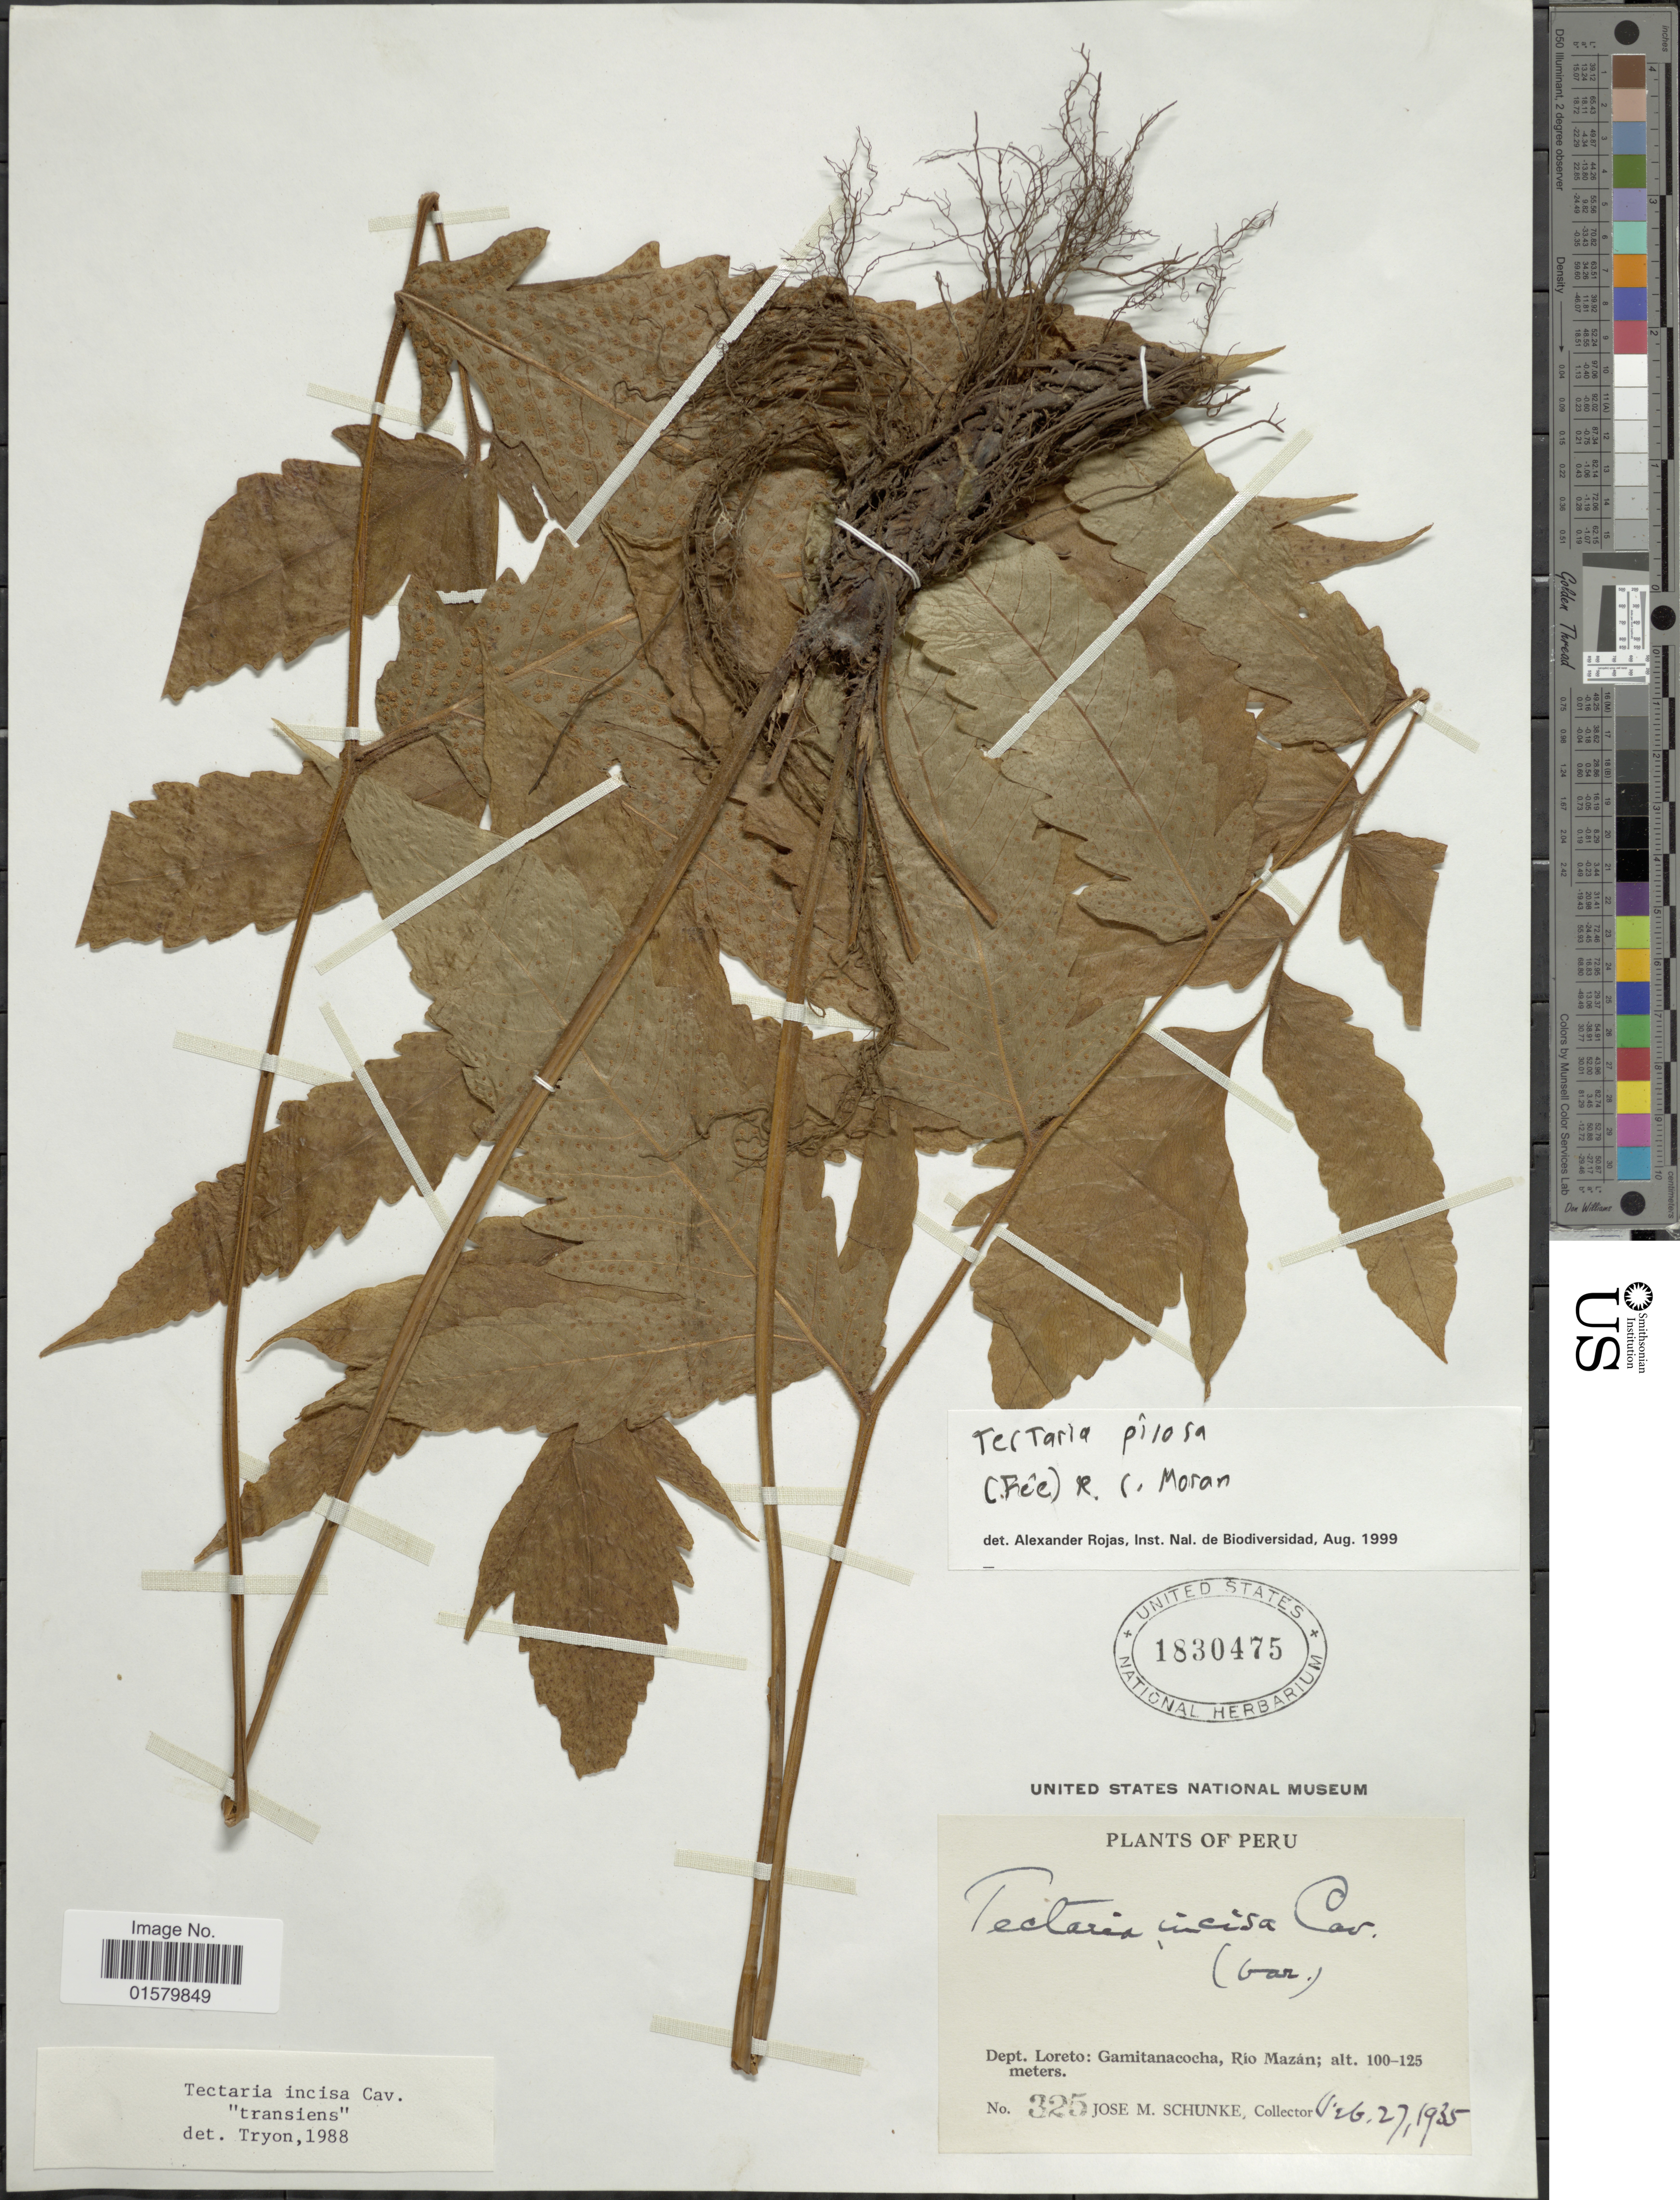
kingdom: Plantae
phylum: Tracheophyta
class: Polypodiopsida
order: Polypodiales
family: Tectariaceae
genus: Tectaria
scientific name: Tectaria pilosa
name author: (Fée) Maxon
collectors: J. M. Schunke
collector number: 325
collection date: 1935-02-27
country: Peru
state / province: Loreto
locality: Dept. Loreto: Gamitanacocha, Rio Mazan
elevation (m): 100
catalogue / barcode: US 1830475